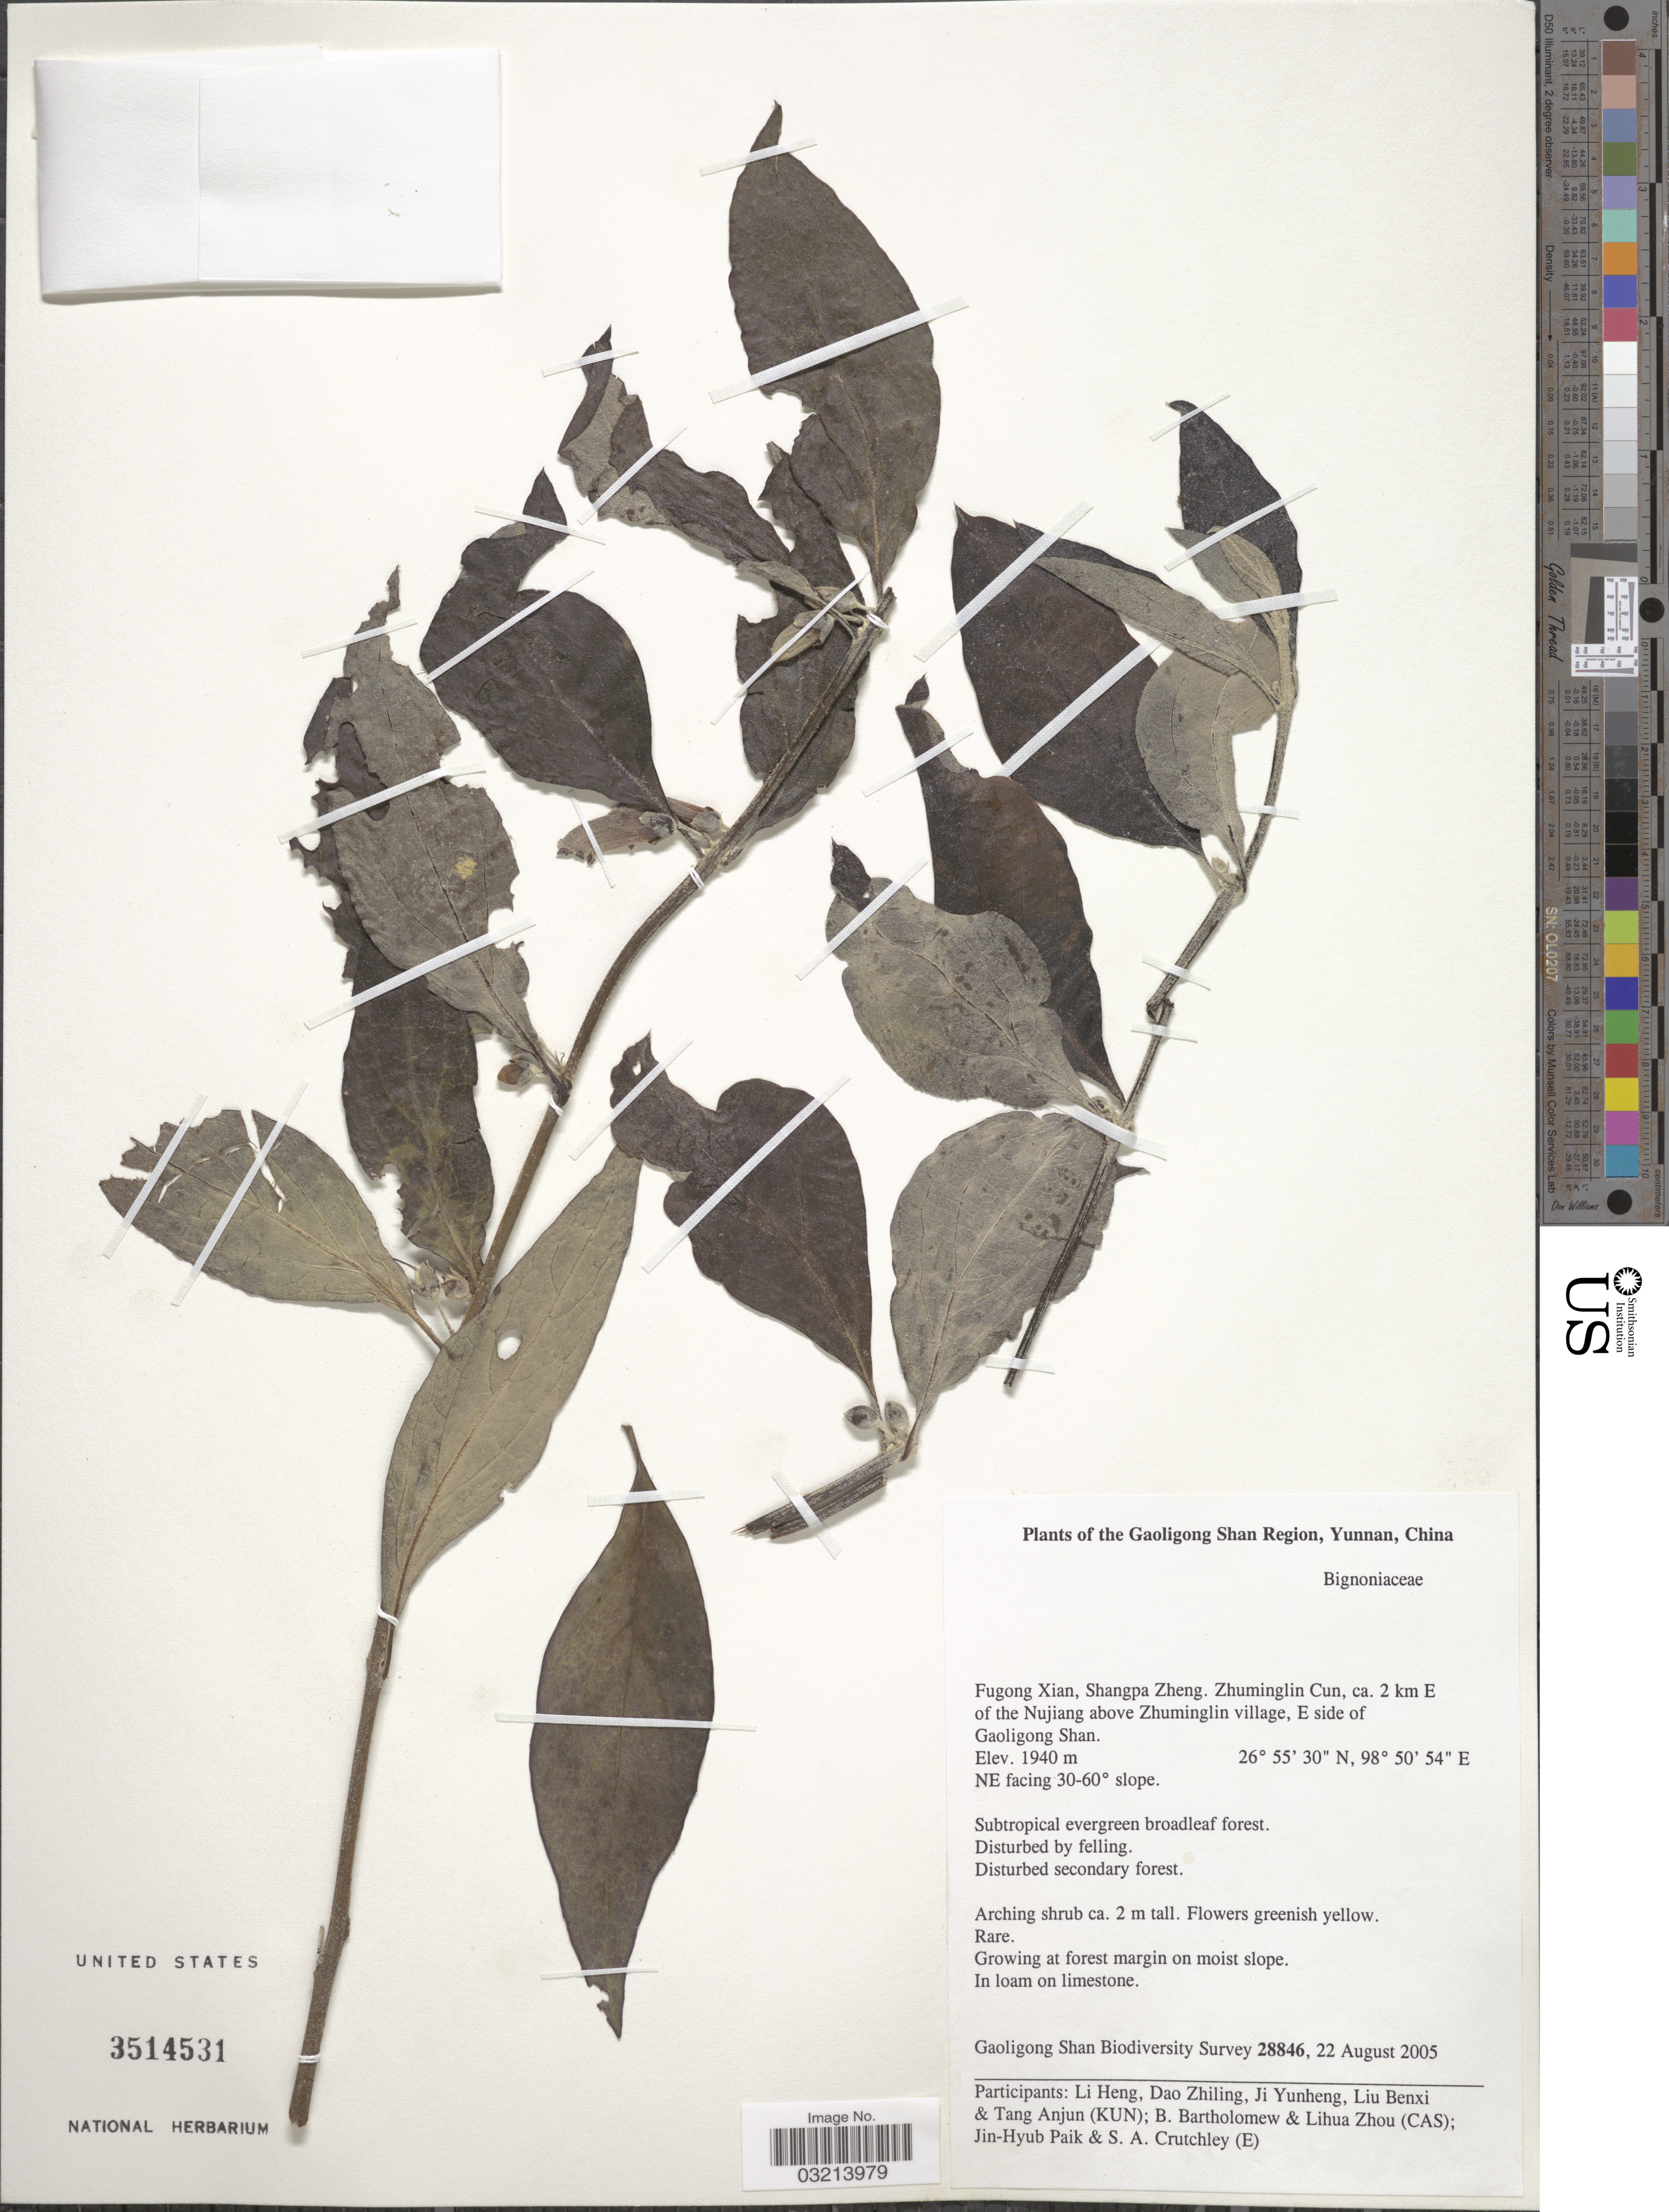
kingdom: Plantae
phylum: Tracheophyta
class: Magnoliopsida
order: Lamiales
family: Bignoniaceae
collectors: Gaoligong Shan Biodiversity Survey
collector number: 28846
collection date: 2005-08-22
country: China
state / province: Yunnan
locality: Gaoligong Shan Region. Fugong Xian, Shangpa Zheng. Zhuminglin Cun, ca. 2 km E of the Nujiang above Zhuminglin village, E side of Gaoligong Shan. NE facing 30-60° slope.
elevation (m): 1940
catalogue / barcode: US 3514531